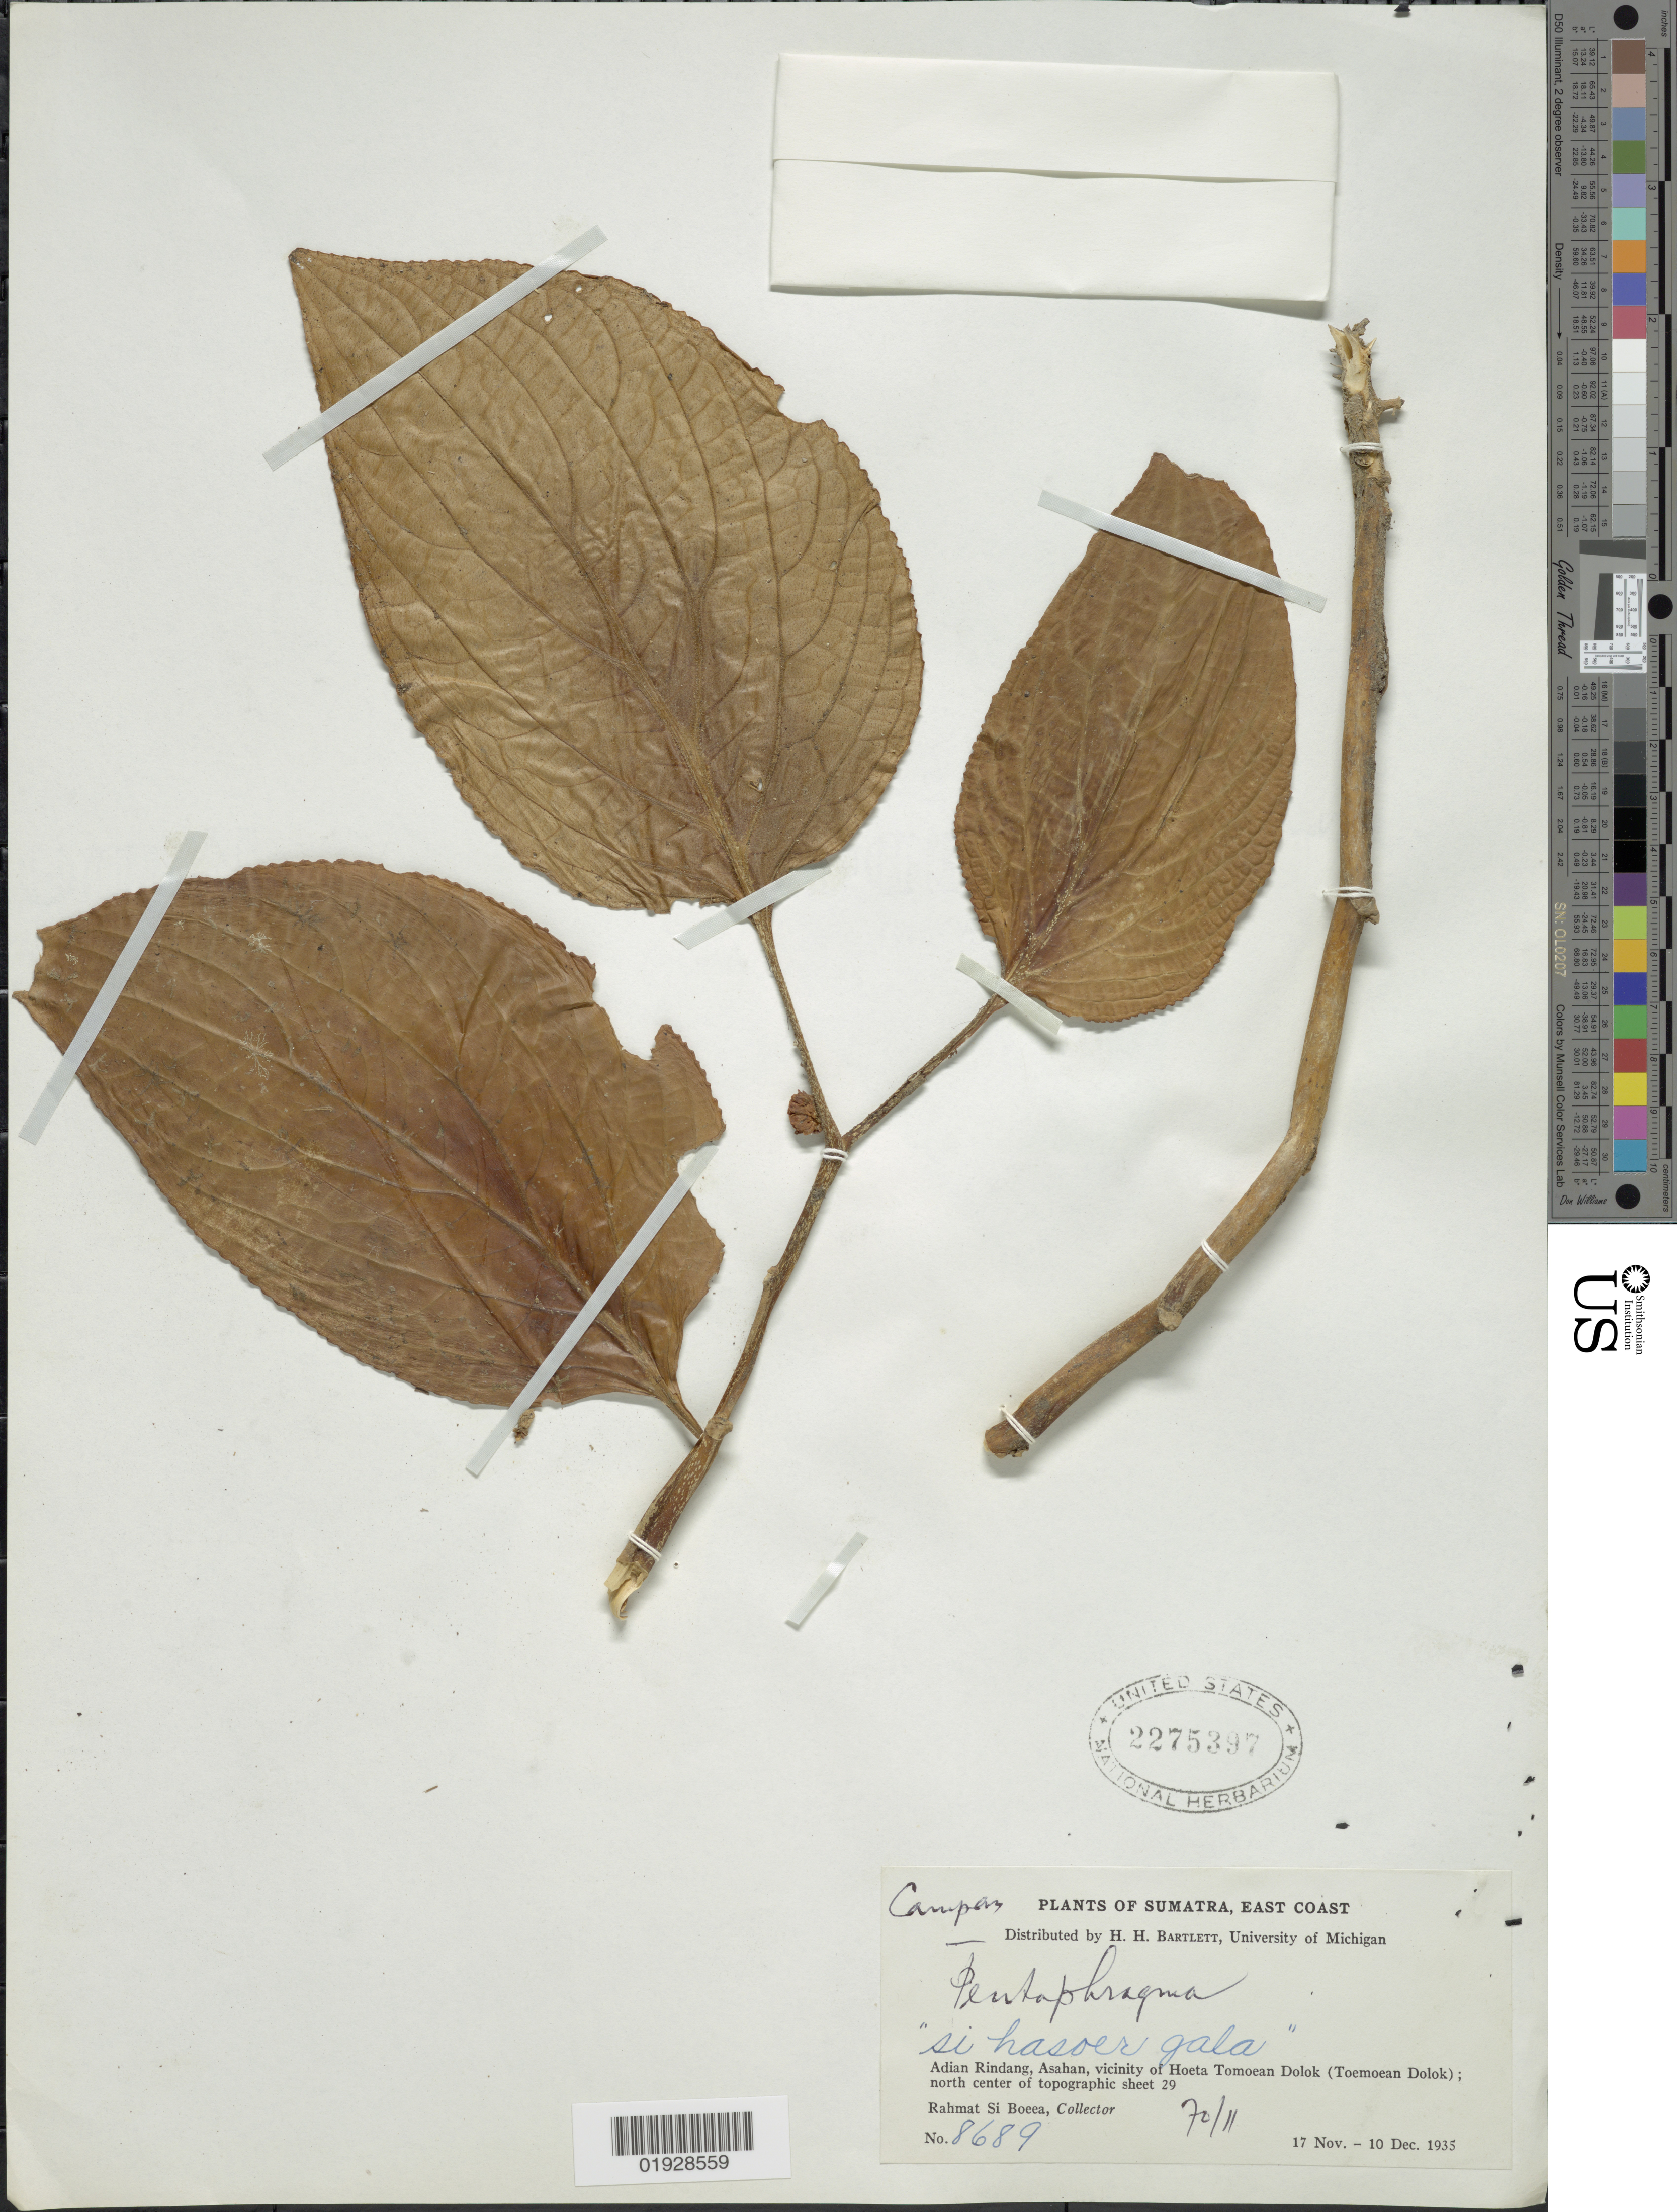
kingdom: Plantae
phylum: Tracheophyta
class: Magnoliopsida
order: Asterales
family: Pentaphragmataceae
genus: Pentaphragma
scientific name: Pentaphragma sp.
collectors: Rahmat Si Boeea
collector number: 8689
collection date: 1935-11-17/1935-12-10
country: Indonesia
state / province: Sumatra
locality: East Coast. Adian Rindang, Asahan, vicinity of Hoeta Tomoean Dolok (Toemoean Dolok); north center of topographic sheet 29.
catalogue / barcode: US 2275397